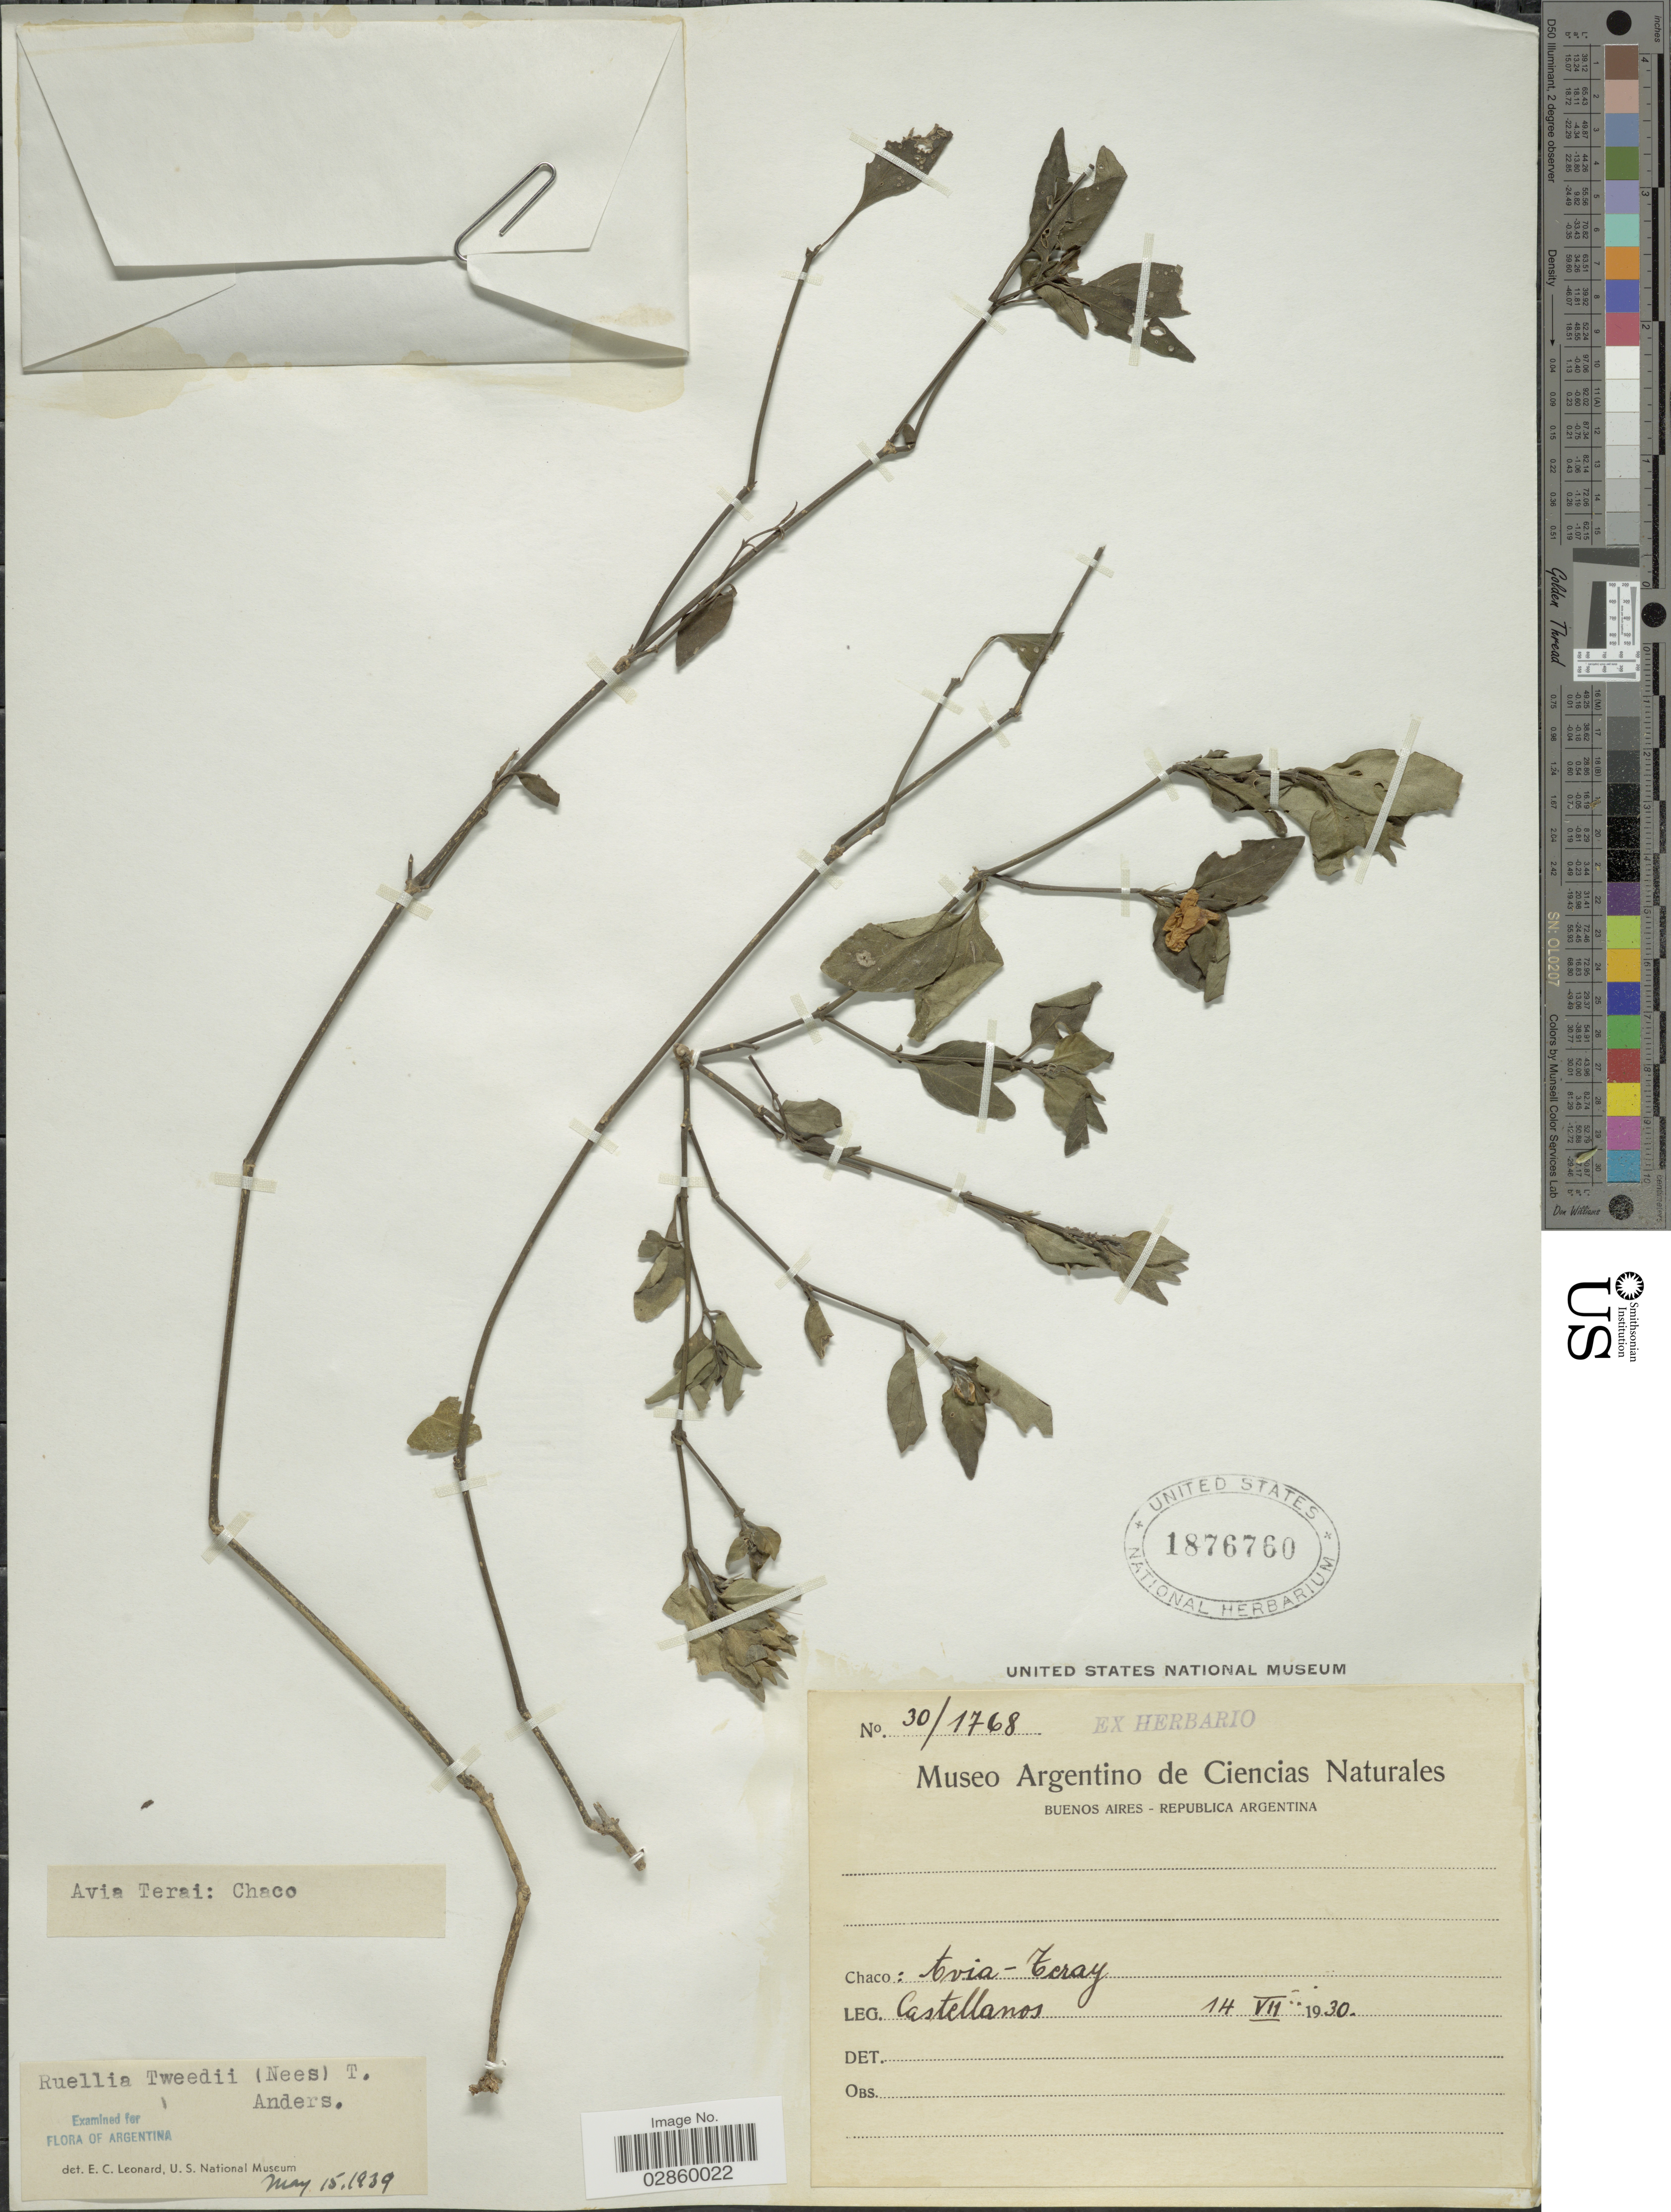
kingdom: Plantae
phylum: Tracheophyta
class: Magnoliopsida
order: Lamiales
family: Acanthaceae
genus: Ruellia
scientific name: Ruellia erythropus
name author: (Nees) Lindau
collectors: -- Castellanos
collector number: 30/1768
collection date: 1930-07-14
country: Argentina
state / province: Chaco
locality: Avia Terai: Chaco.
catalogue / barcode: US 1876760